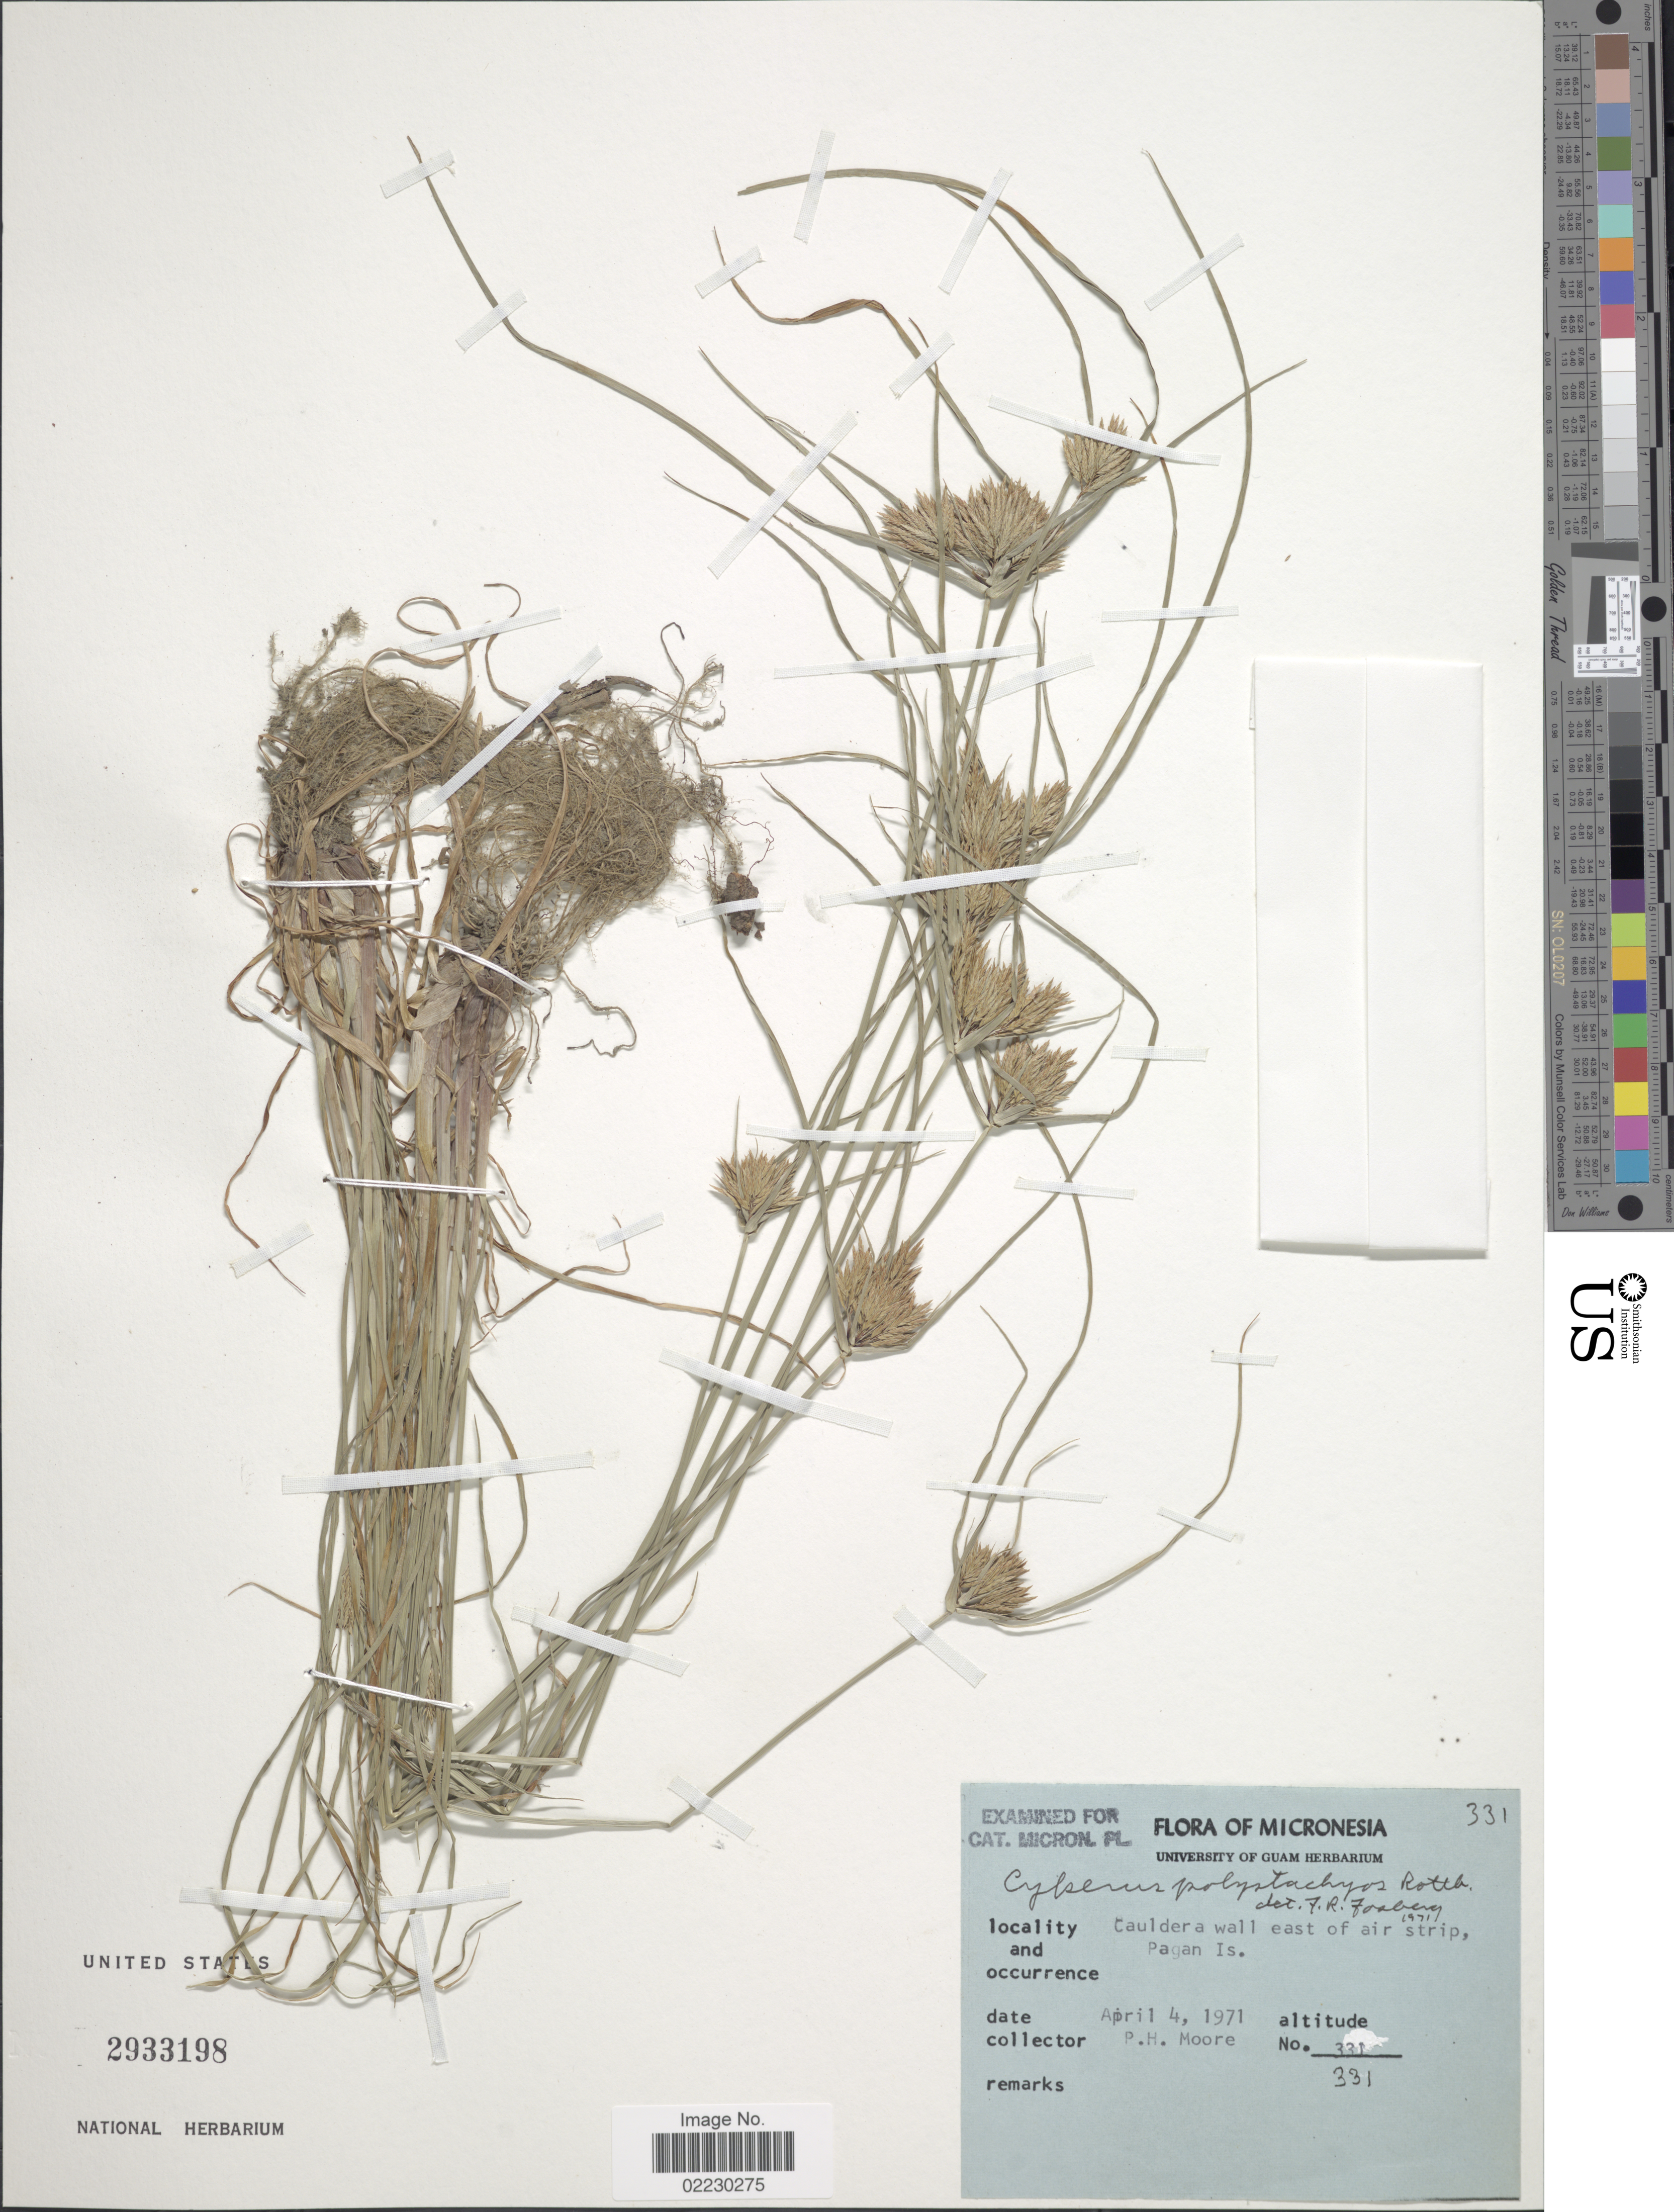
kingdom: Plantae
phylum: Tracheophyta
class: Liliopsida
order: Poales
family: Cyperaceae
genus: Cyperus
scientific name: Cyperus polystachyos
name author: Rottb.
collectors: P. H. Moore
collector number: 331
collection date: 1971-04-04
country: Northern Mariana Islands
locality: Micronesia, Cauldera wall east of air strip, Pagan Is.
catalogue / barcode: US 2933198